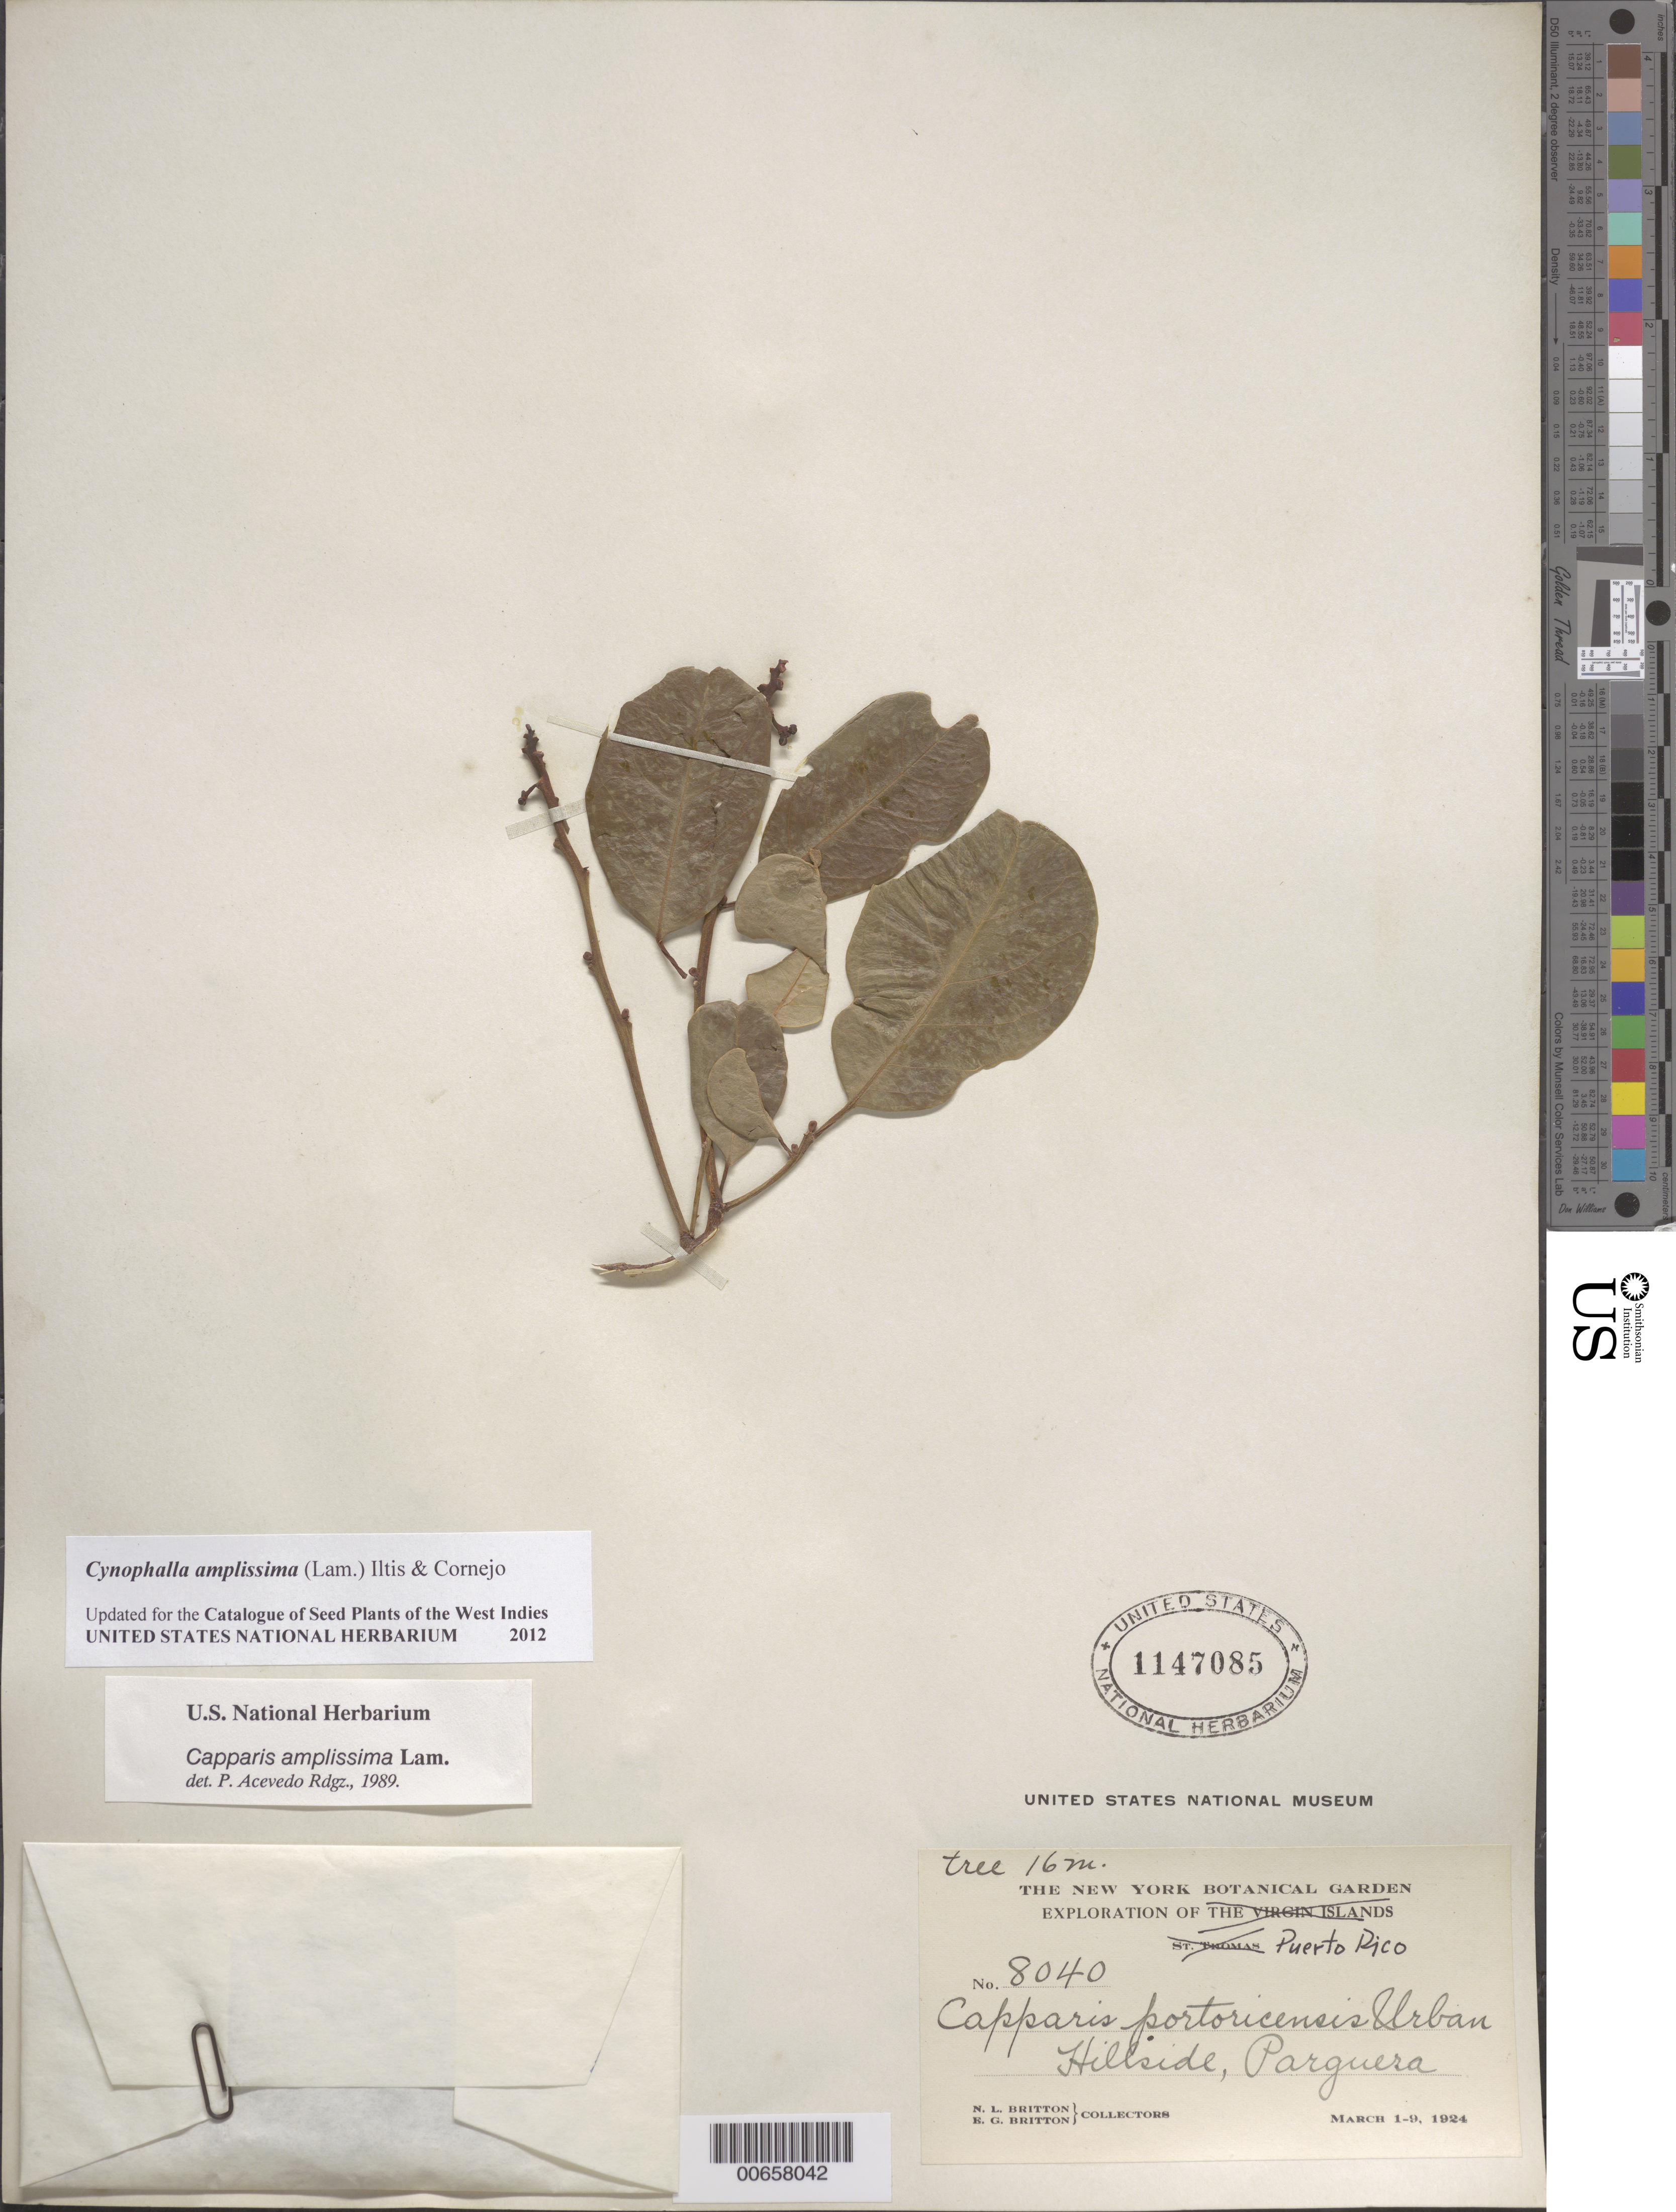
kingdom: Plantae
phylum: Tracheophyta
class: Magnoliopsida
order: Brassicales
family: Capparaceae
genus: Capparis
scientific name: Capparis amplissima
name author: Lam.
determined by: Acevedo-Rodríguez, P., (BOT), Smithsonian Institution - National Museum of Natural History (UNITED STATES)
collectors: N. Britton & E. G. Britton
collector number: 8040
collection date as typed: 01 Mar 1924 to 09 Mar 1924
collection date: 1924-03-01/1924-03-09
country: Puerto Rico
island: Greater Antilles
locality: Parguera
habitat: Hillside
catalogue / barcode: US 1147085